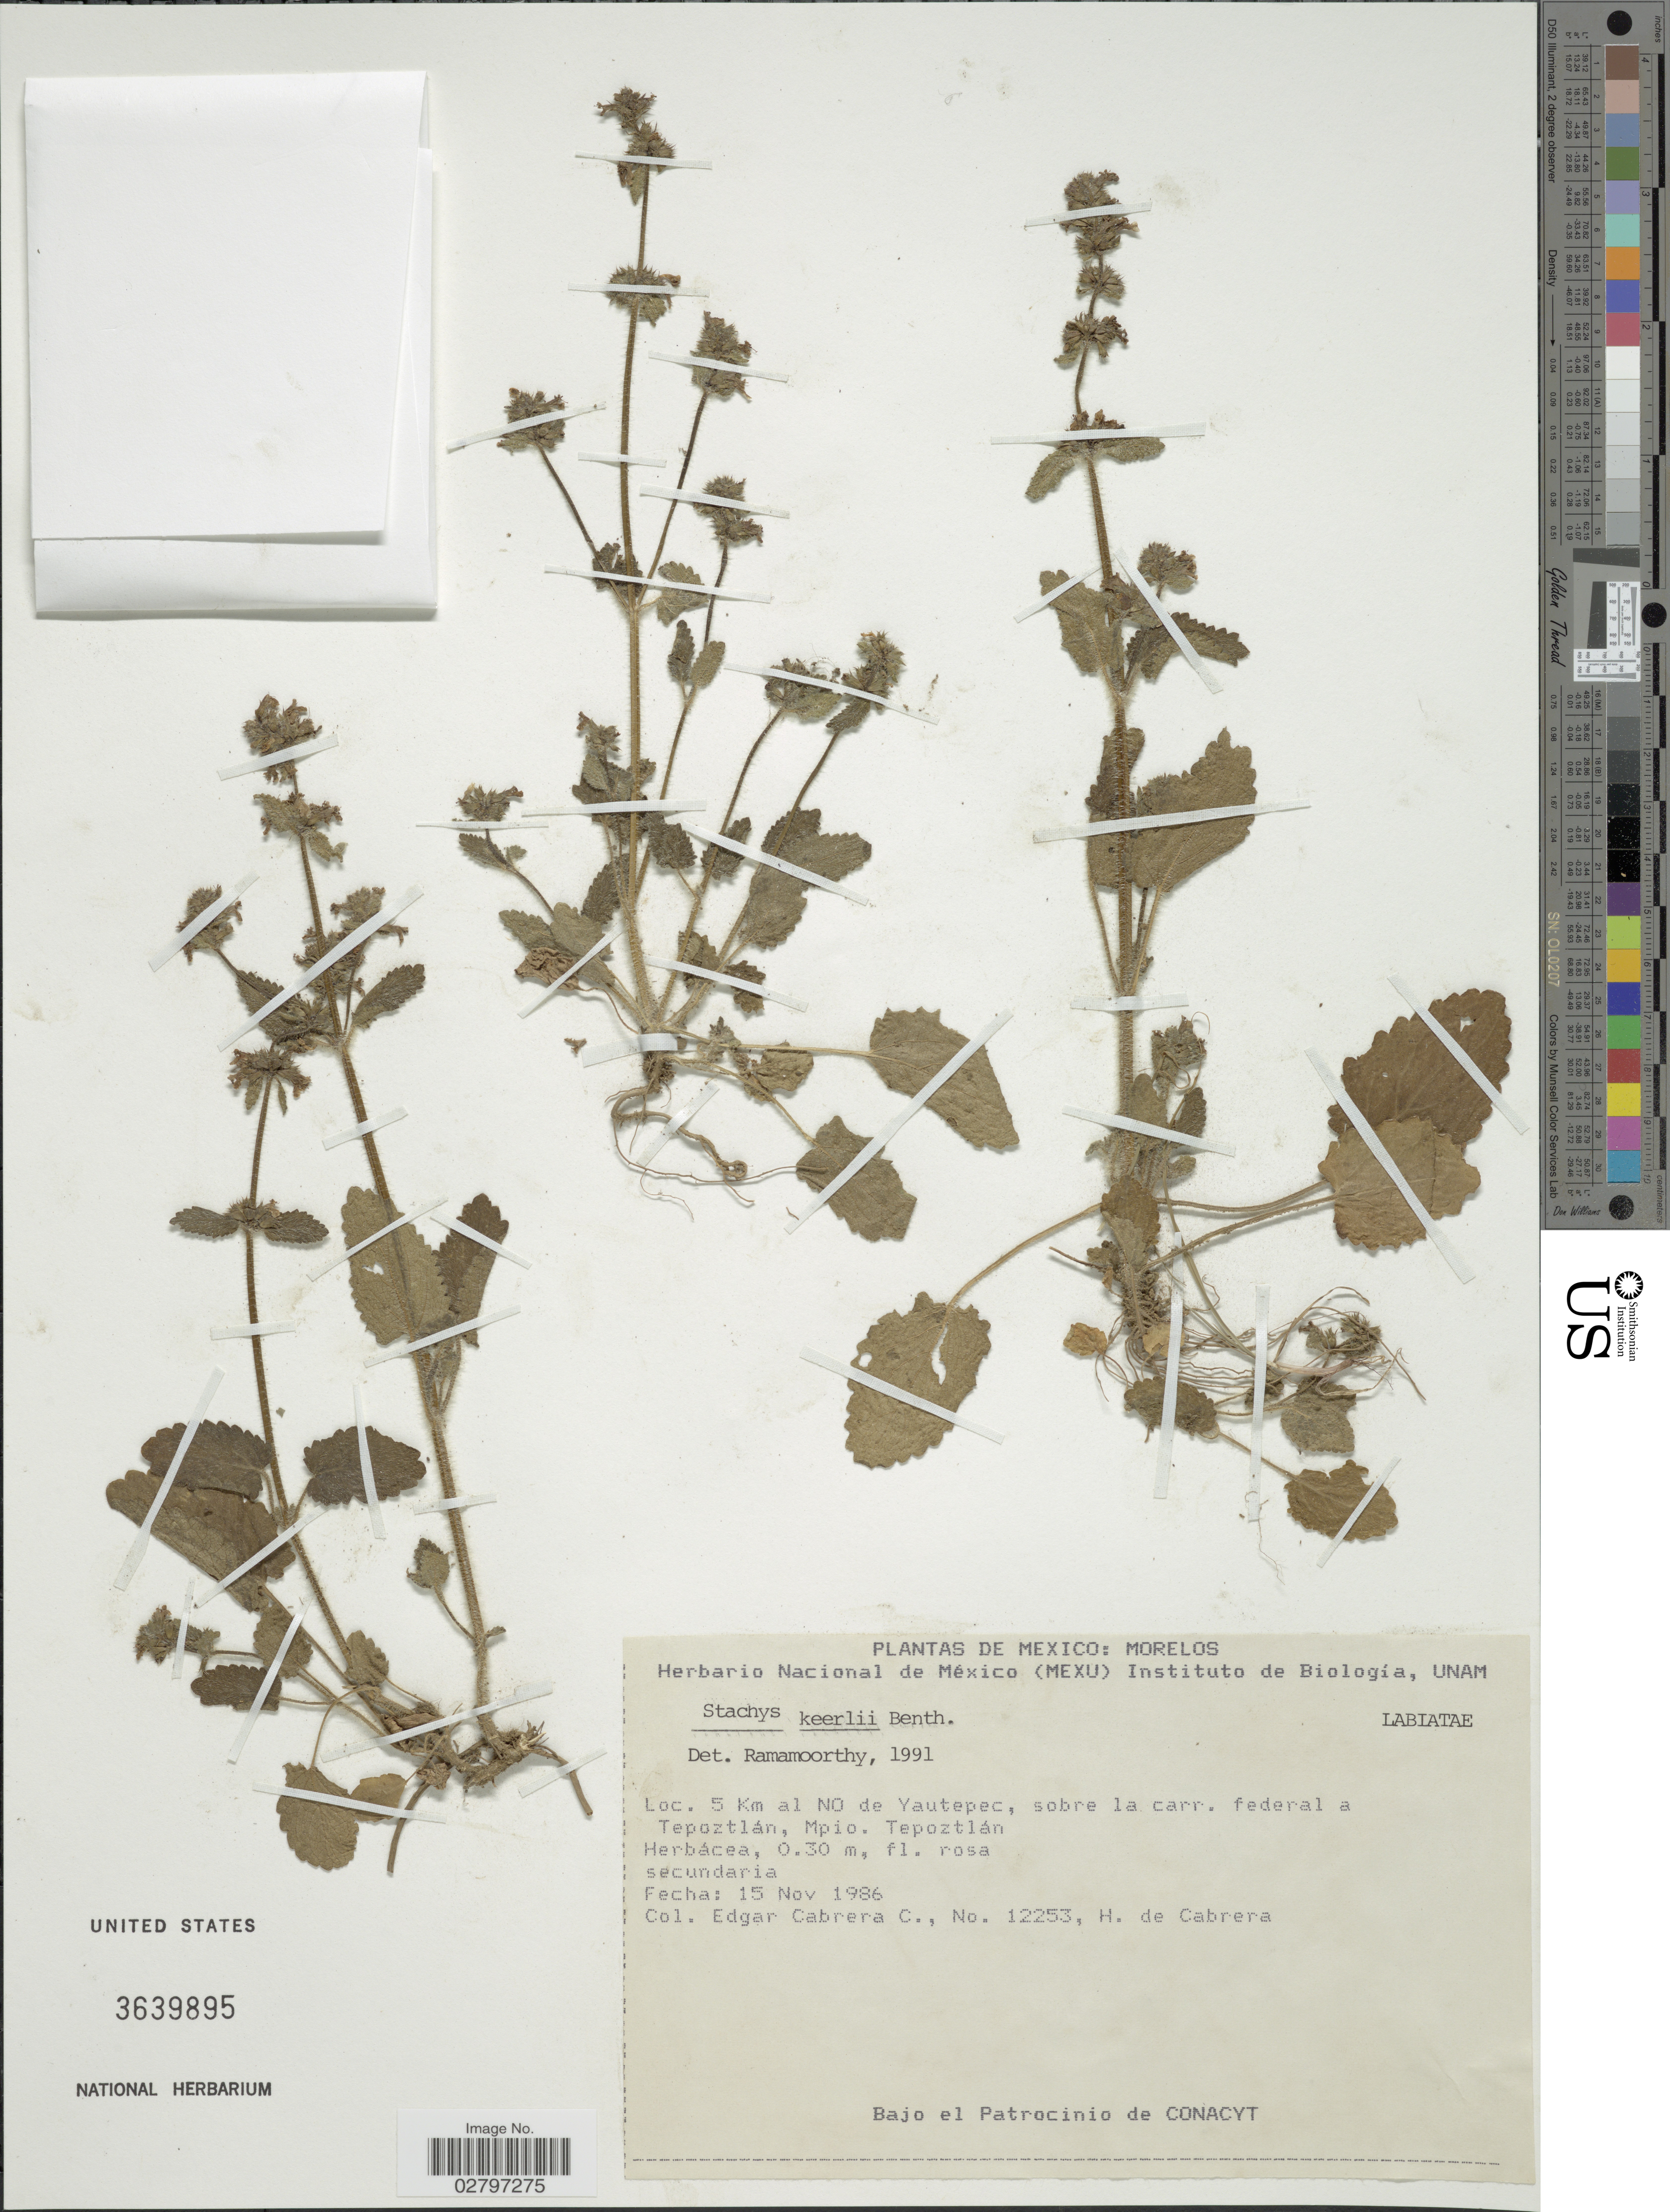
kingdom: Plantae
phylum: Tracheophyta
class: Magnoliopsida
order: Lamiales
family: Lamiaceae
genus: Stachys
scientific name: Stachys keerlii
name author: Benth.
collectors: E. Cabrera C. & H. de Cabrera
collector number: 12253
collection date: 1986-11-15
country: Mexico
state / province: Morelos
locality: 5 km al NO de Yautepec, sobre la carr. federal a Tepoztlán, Mpio. Tepoztlán.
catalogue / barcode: US 3639895